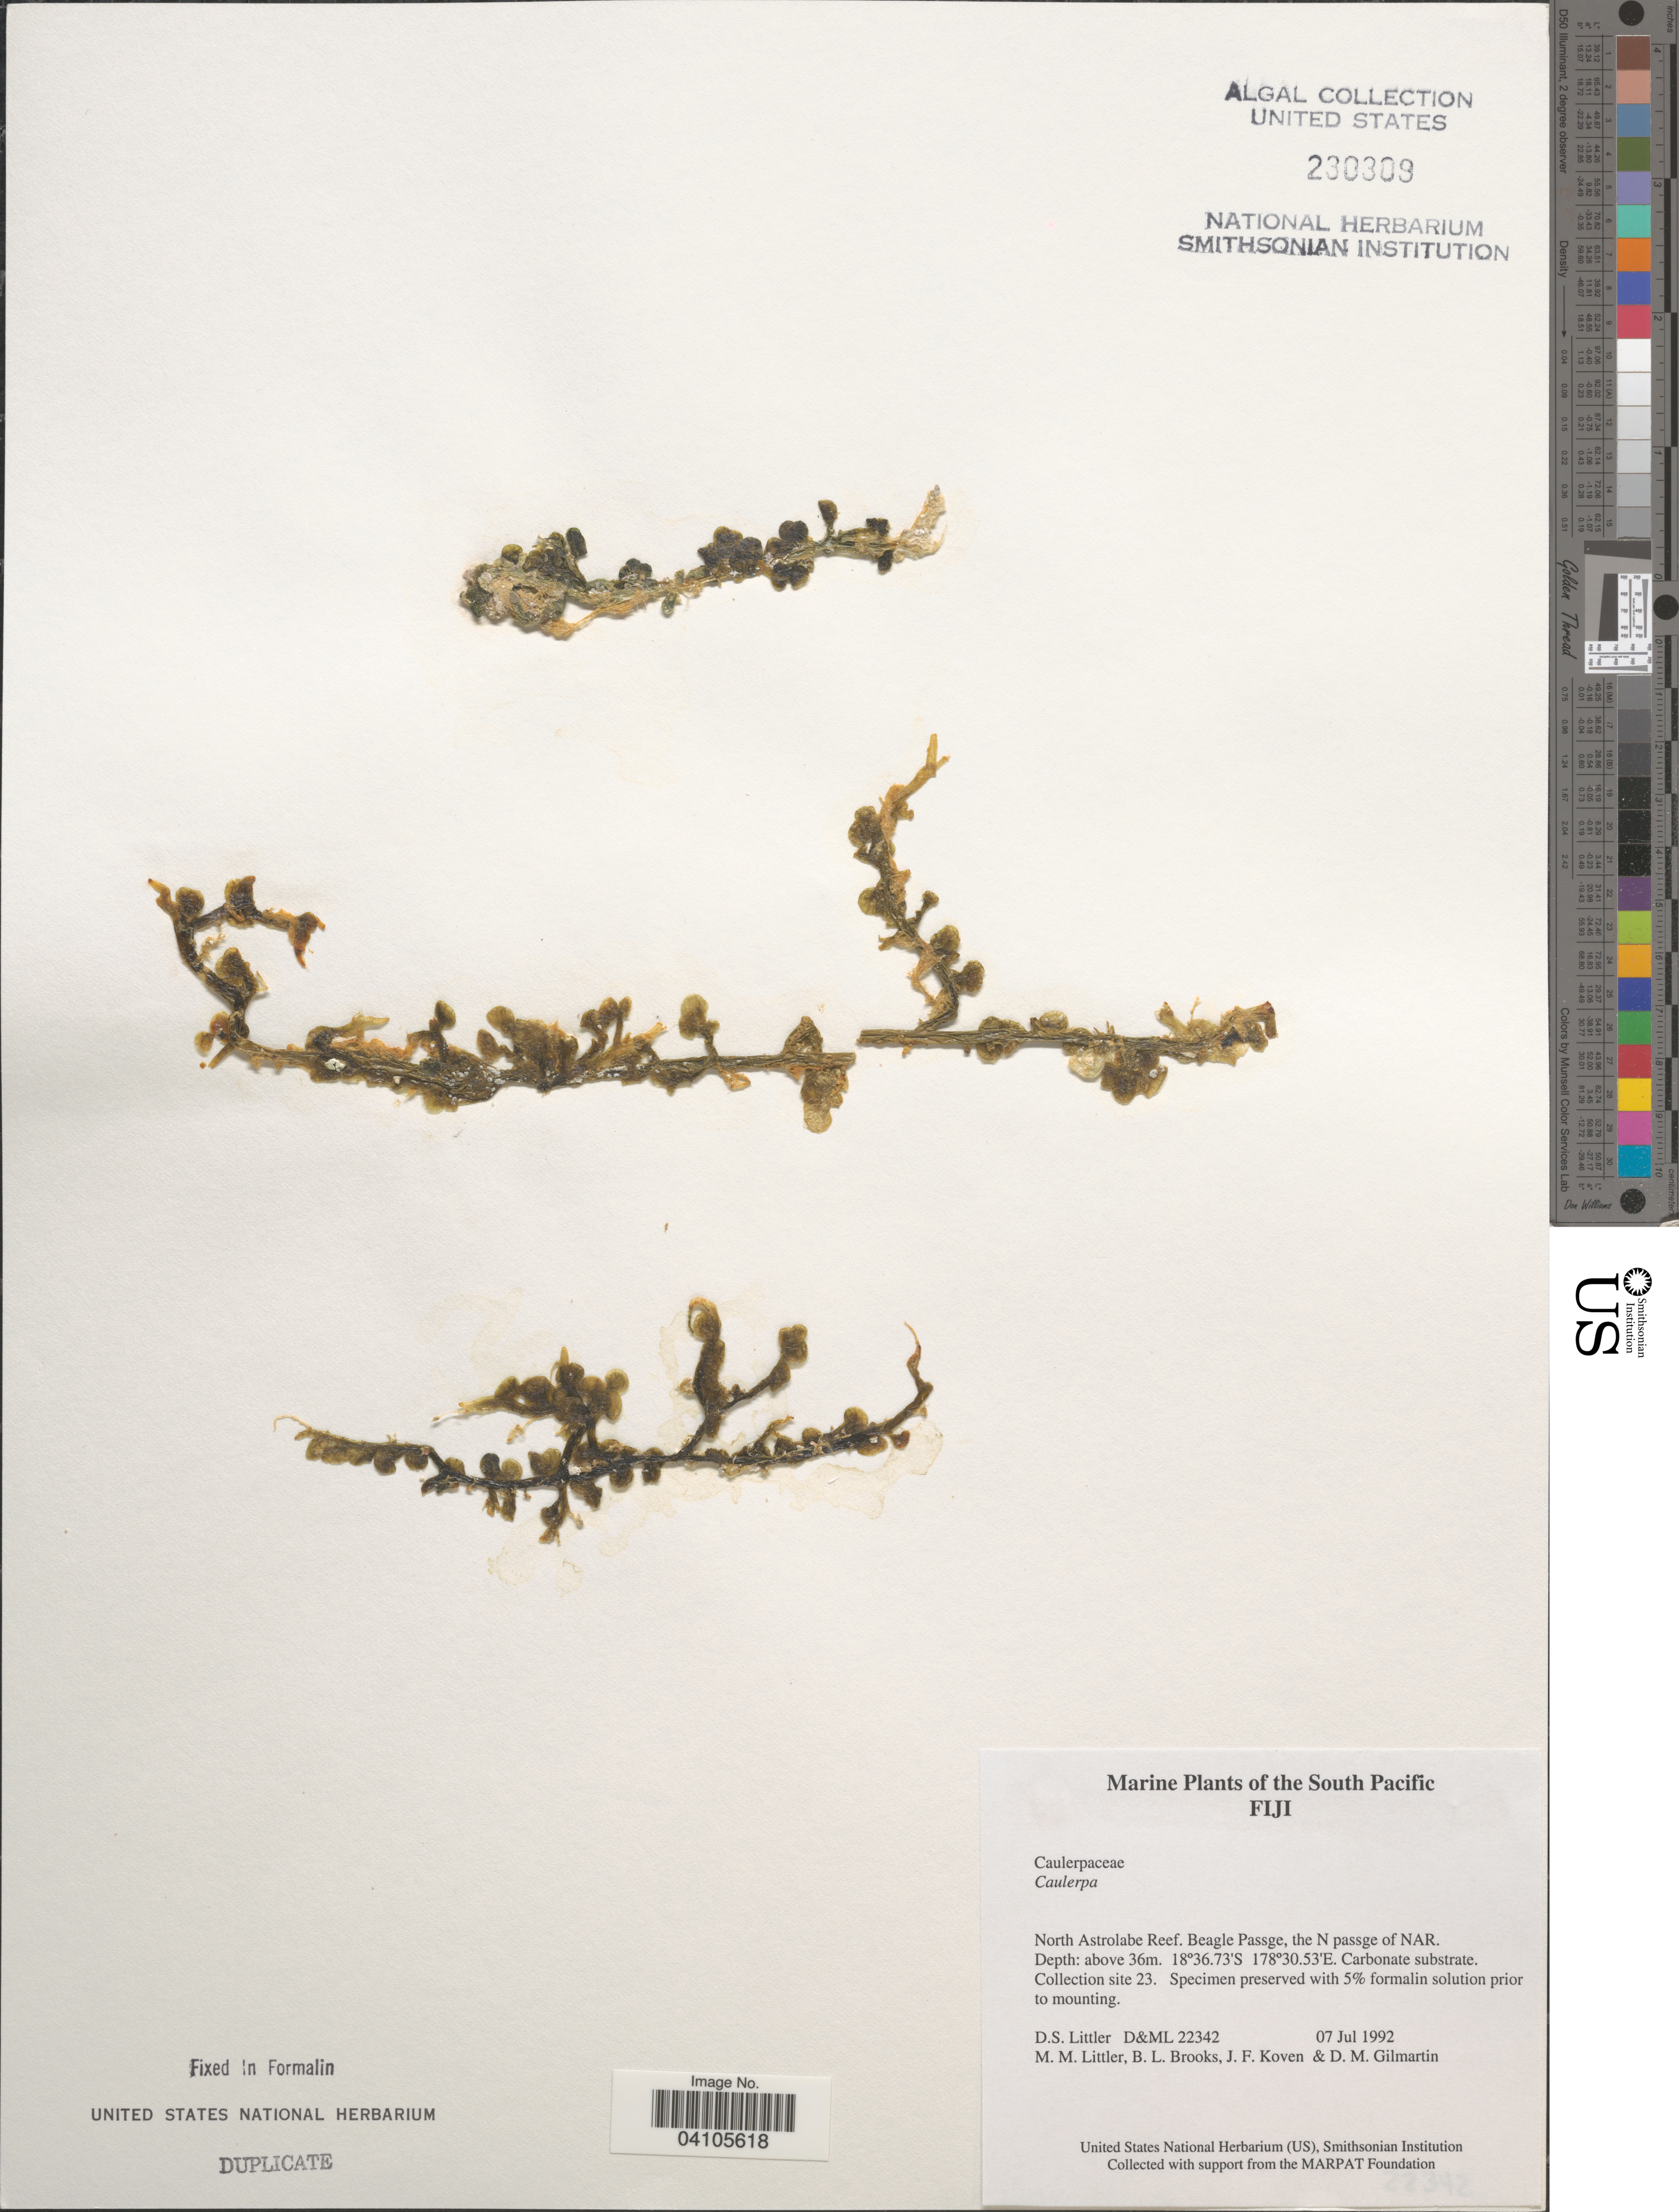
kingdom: Plantae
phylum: Chlorophyta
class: Ulvophyceae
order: Bryopsidales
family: Caulerpaceae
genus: Caulerpa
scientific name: Caulerpa sp.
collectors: D. S. Littler, B. Brooks, J. Koven & D. Gilmartin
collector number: D&ML 22342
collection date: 1992-07-07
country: Fiji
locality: The South Pacific. North Astrolabe Reef. Beagle Passge, the N passge of NAR. Site 23.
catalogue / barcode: US 230309